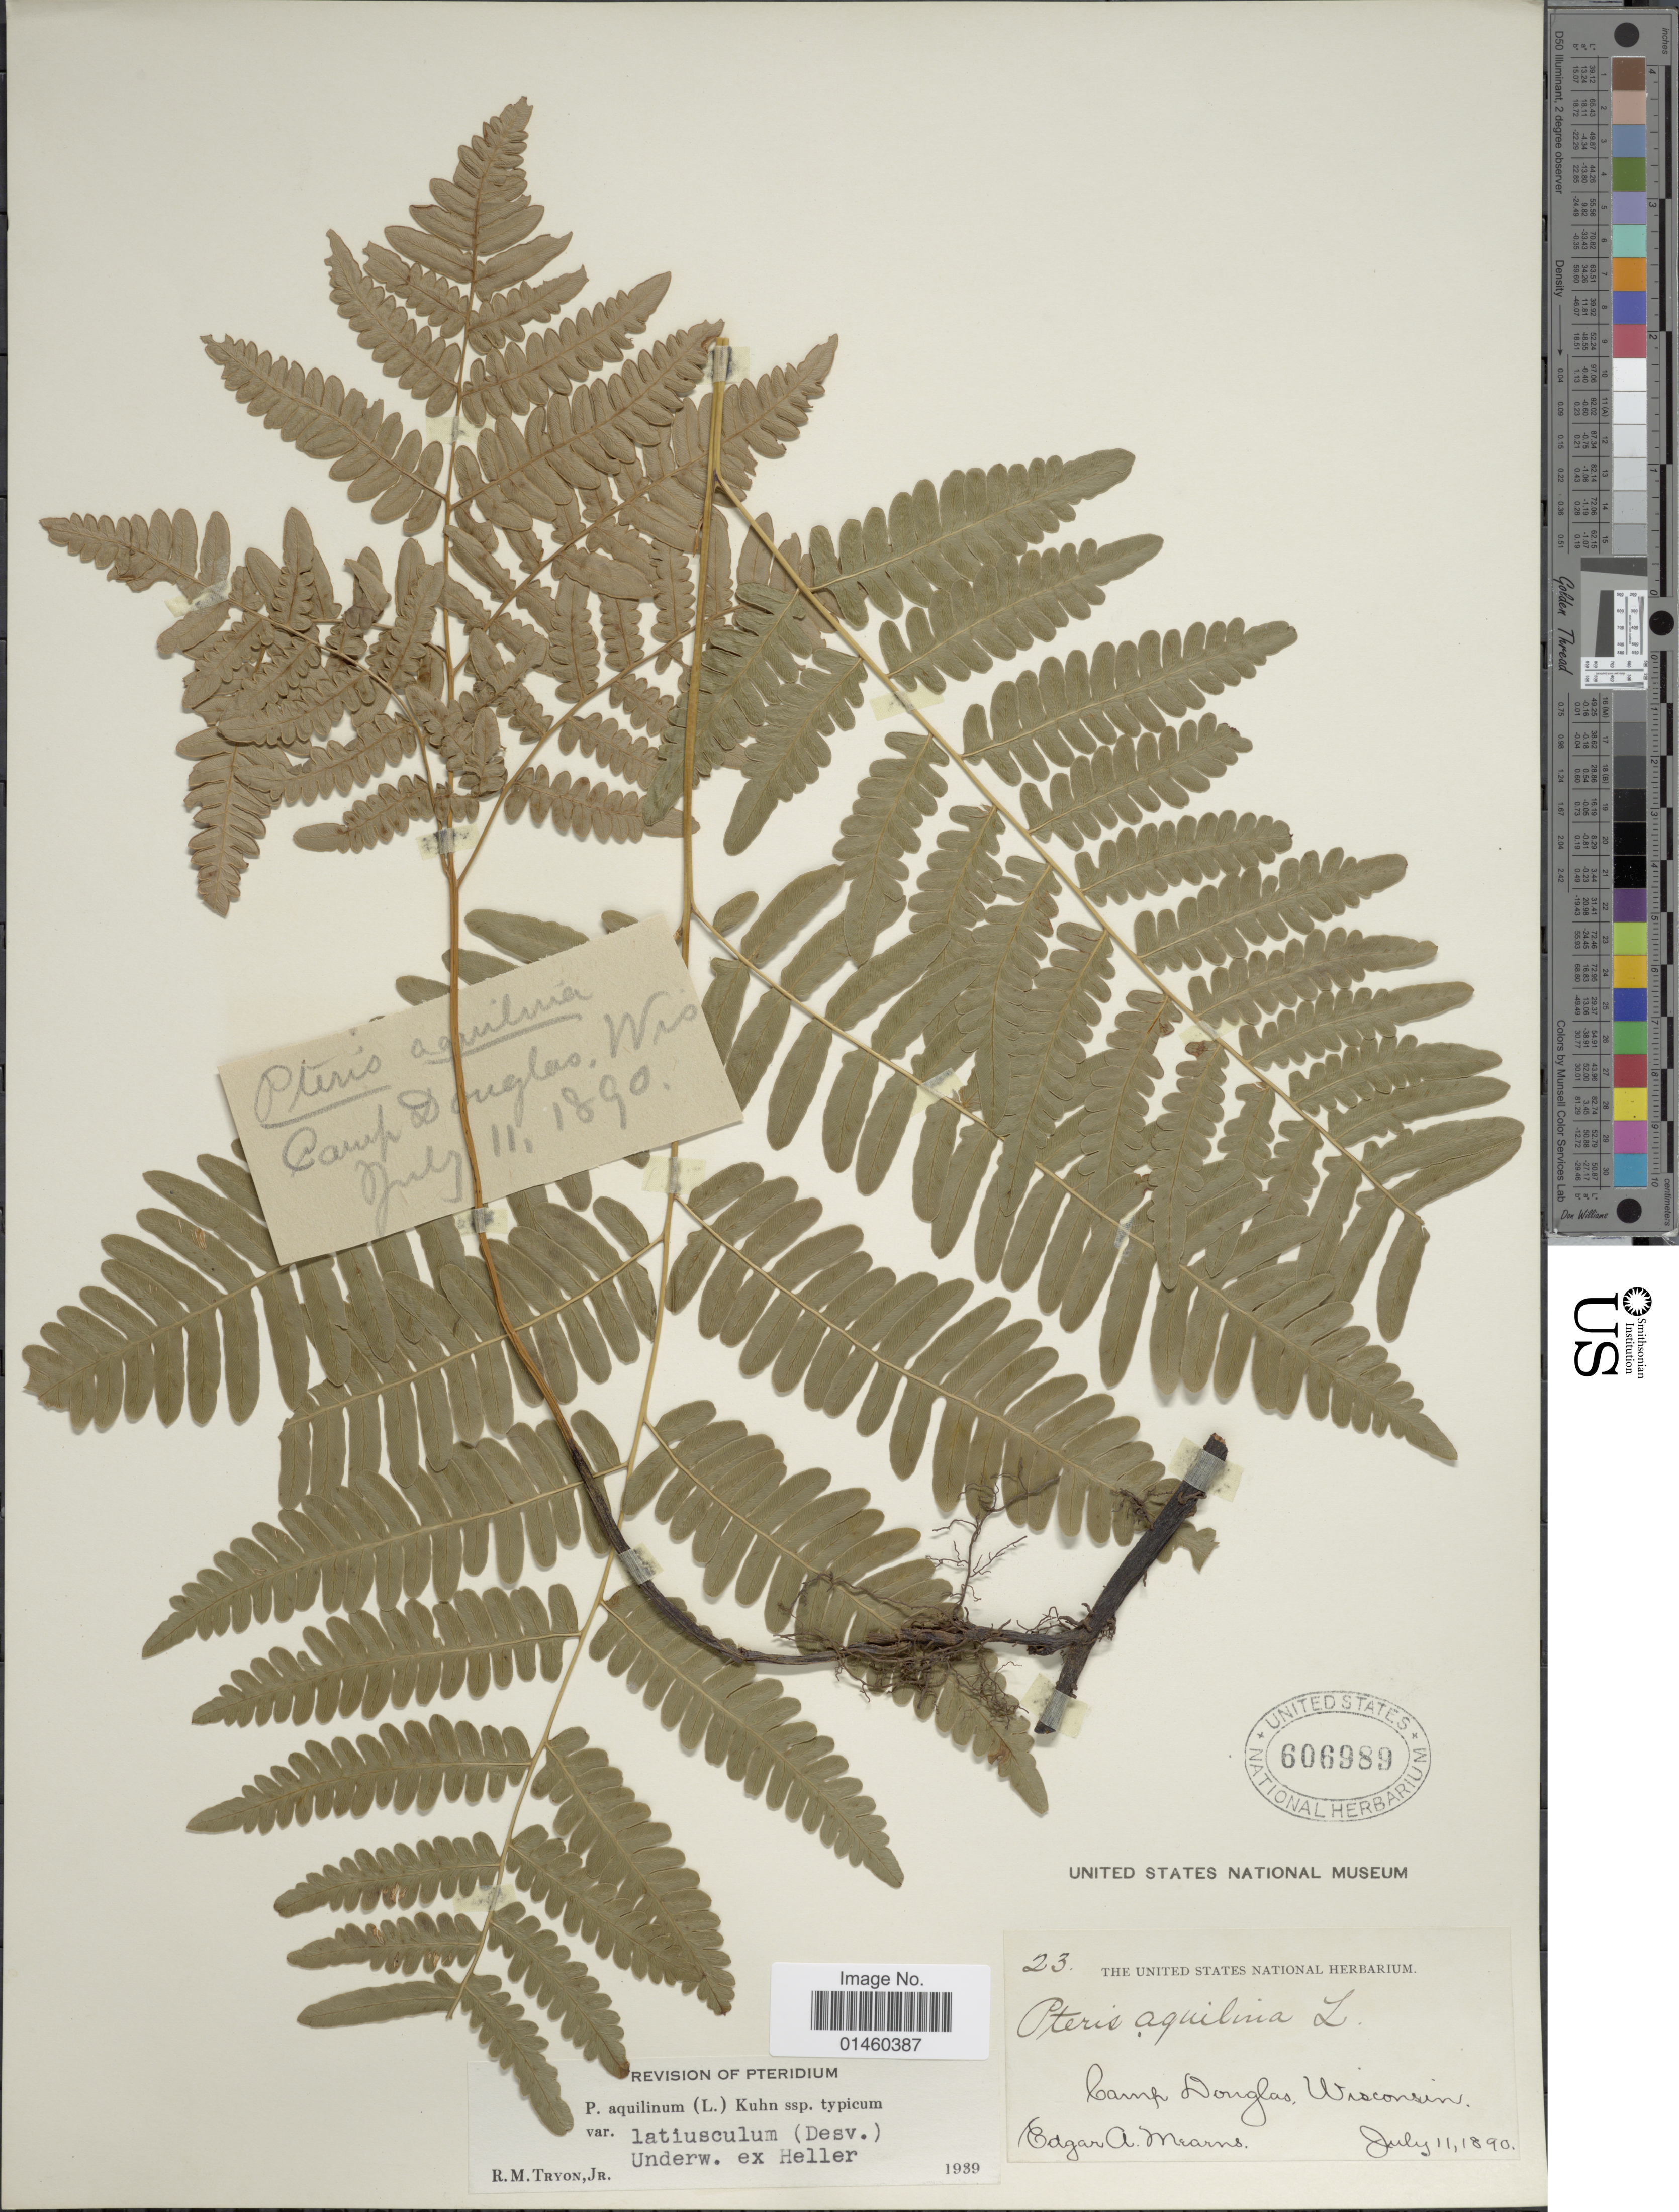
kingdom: Plantae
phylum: Tracheophyta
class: Polypodiopsida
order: Polypodiales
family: Dennstaedtiaceae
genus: Pteridium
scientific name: Pteridium aquilinum var. latiusculum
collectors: E. A. Mearns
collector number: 23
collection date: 1890-07-11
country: United States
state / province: Wisconsin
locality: Camp Douglas.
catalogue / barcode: US 606989